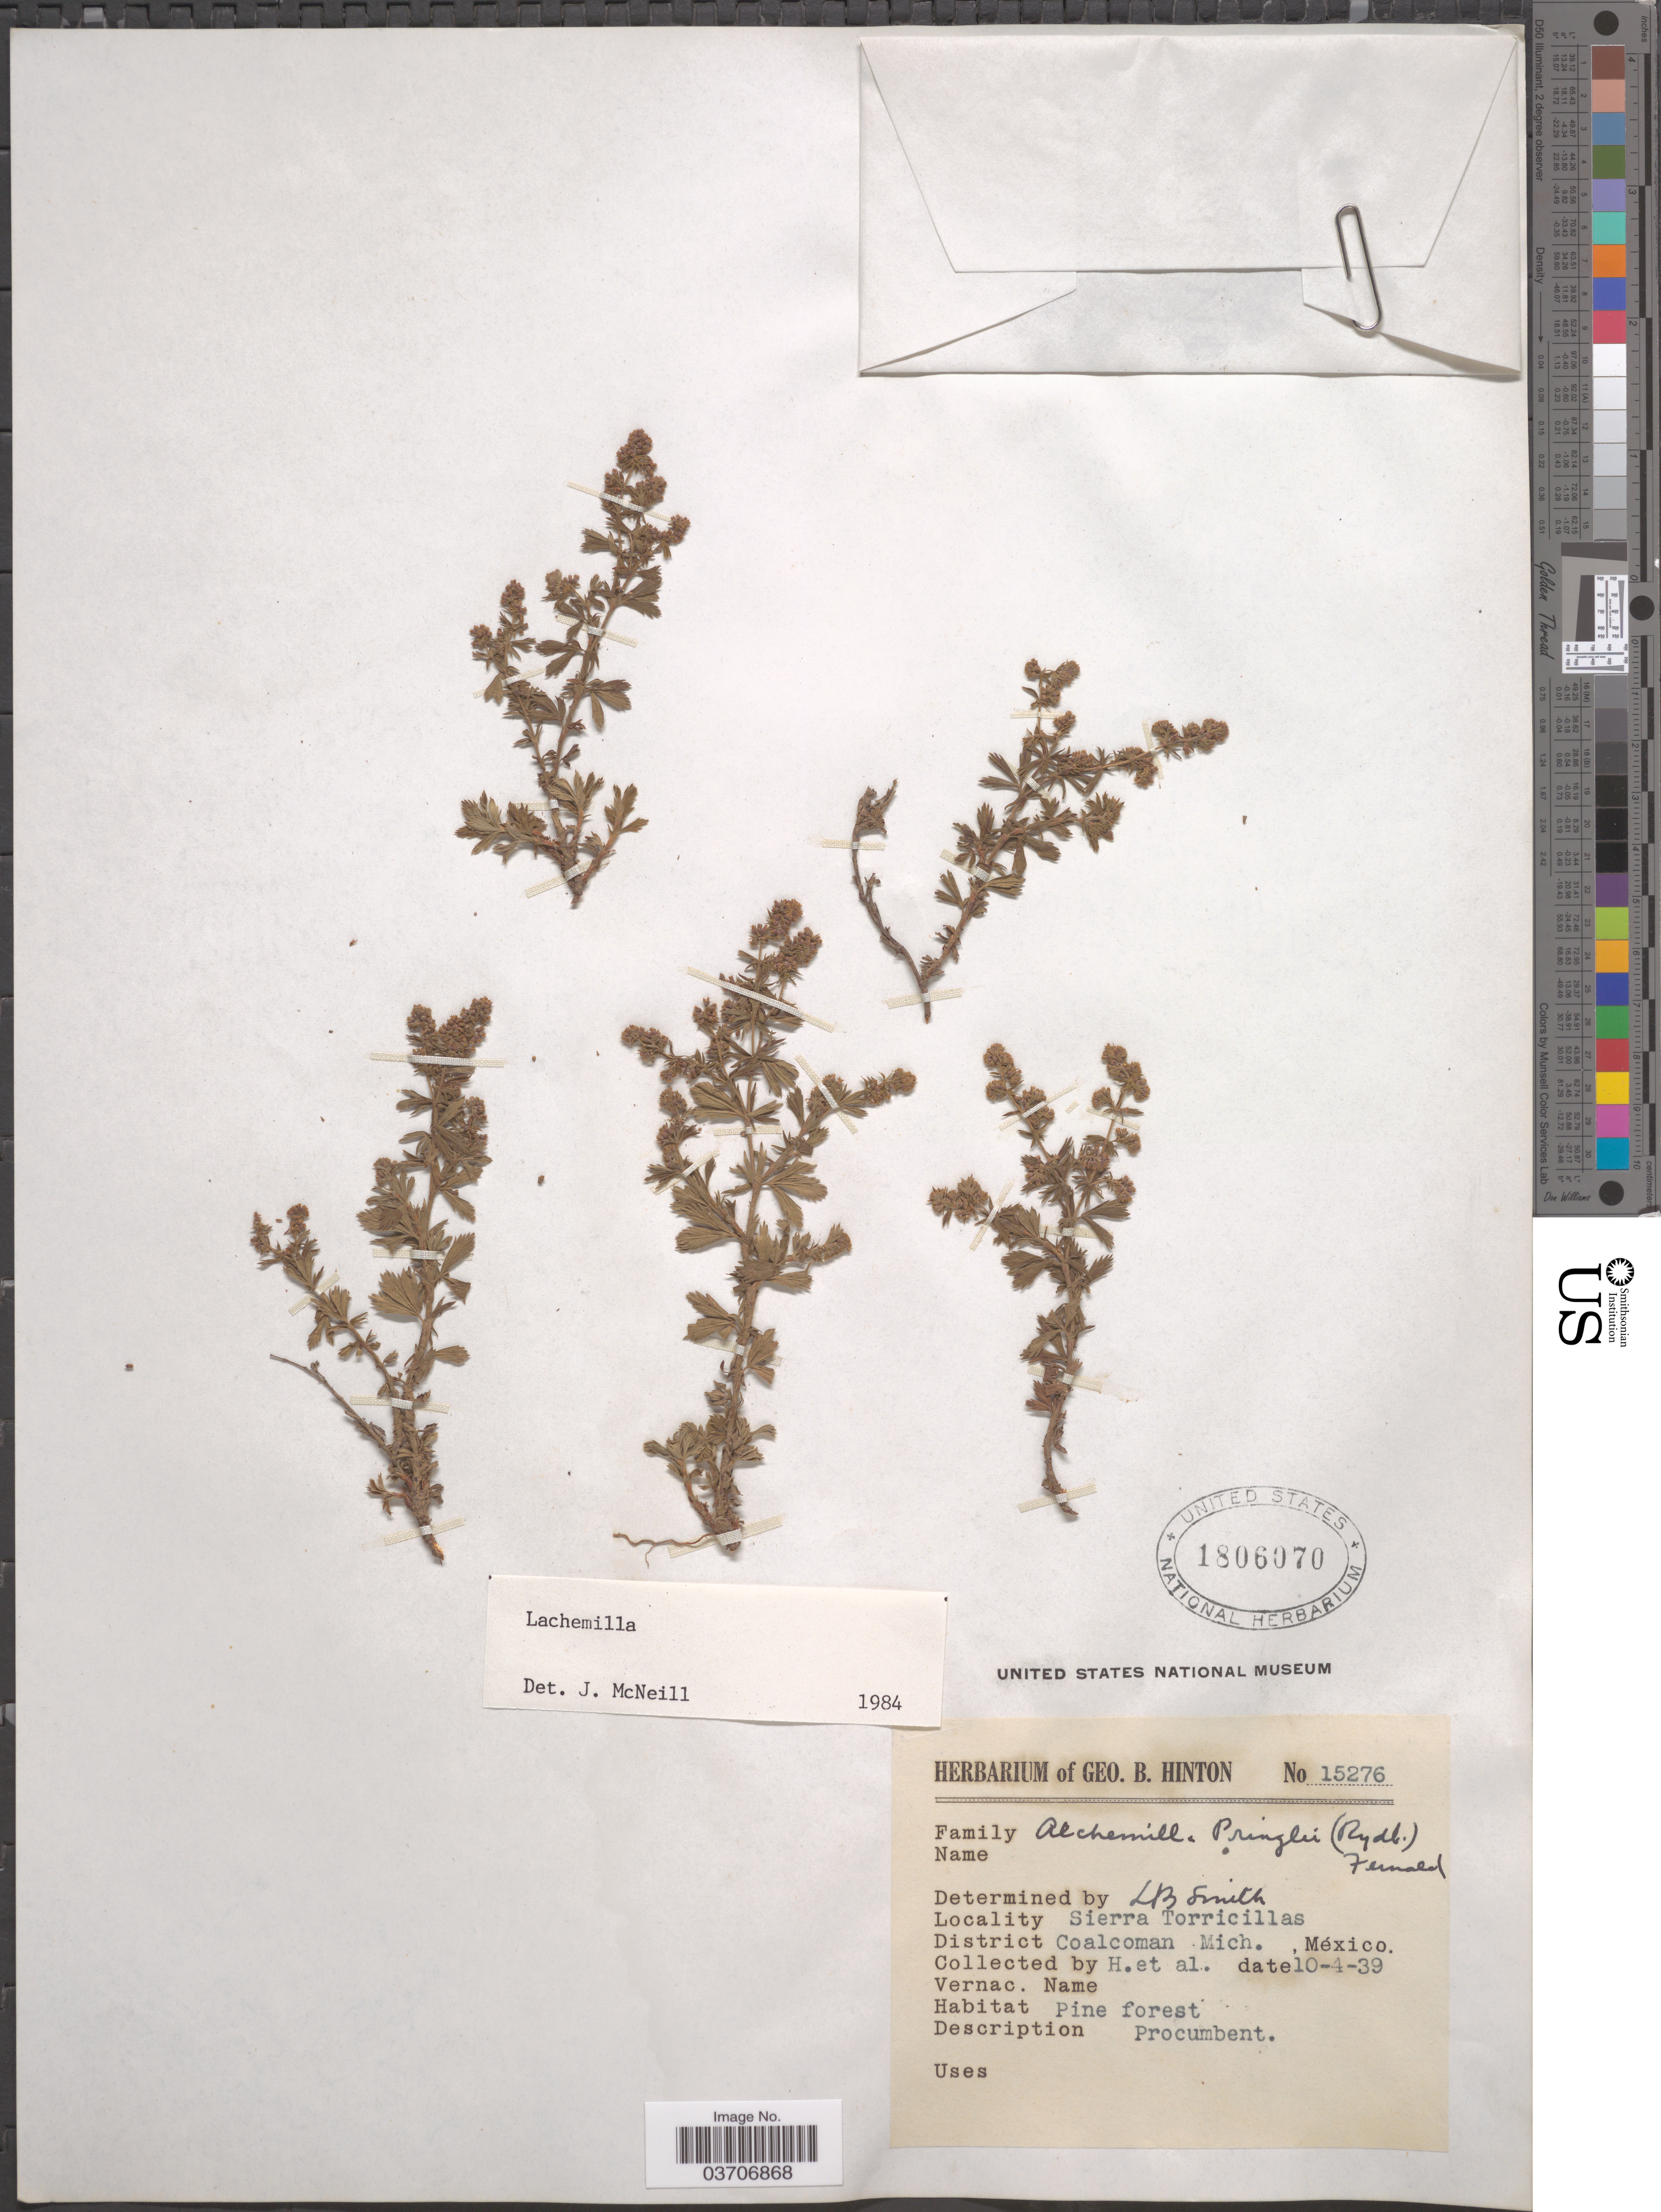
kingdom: Plantae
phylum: Tracheophyta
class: Magnoliopsida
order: Rosales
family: Rosaceae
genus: Lachemilla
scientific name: Lachemilla sp.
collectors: G. B. Hinton & et al.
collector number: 15276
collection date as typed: Transcribed d/m/y: 10/4/39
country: Mexico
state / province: Michoacán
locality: Sierra Torricillas. District Coalcoman.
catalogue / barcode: US 1806070